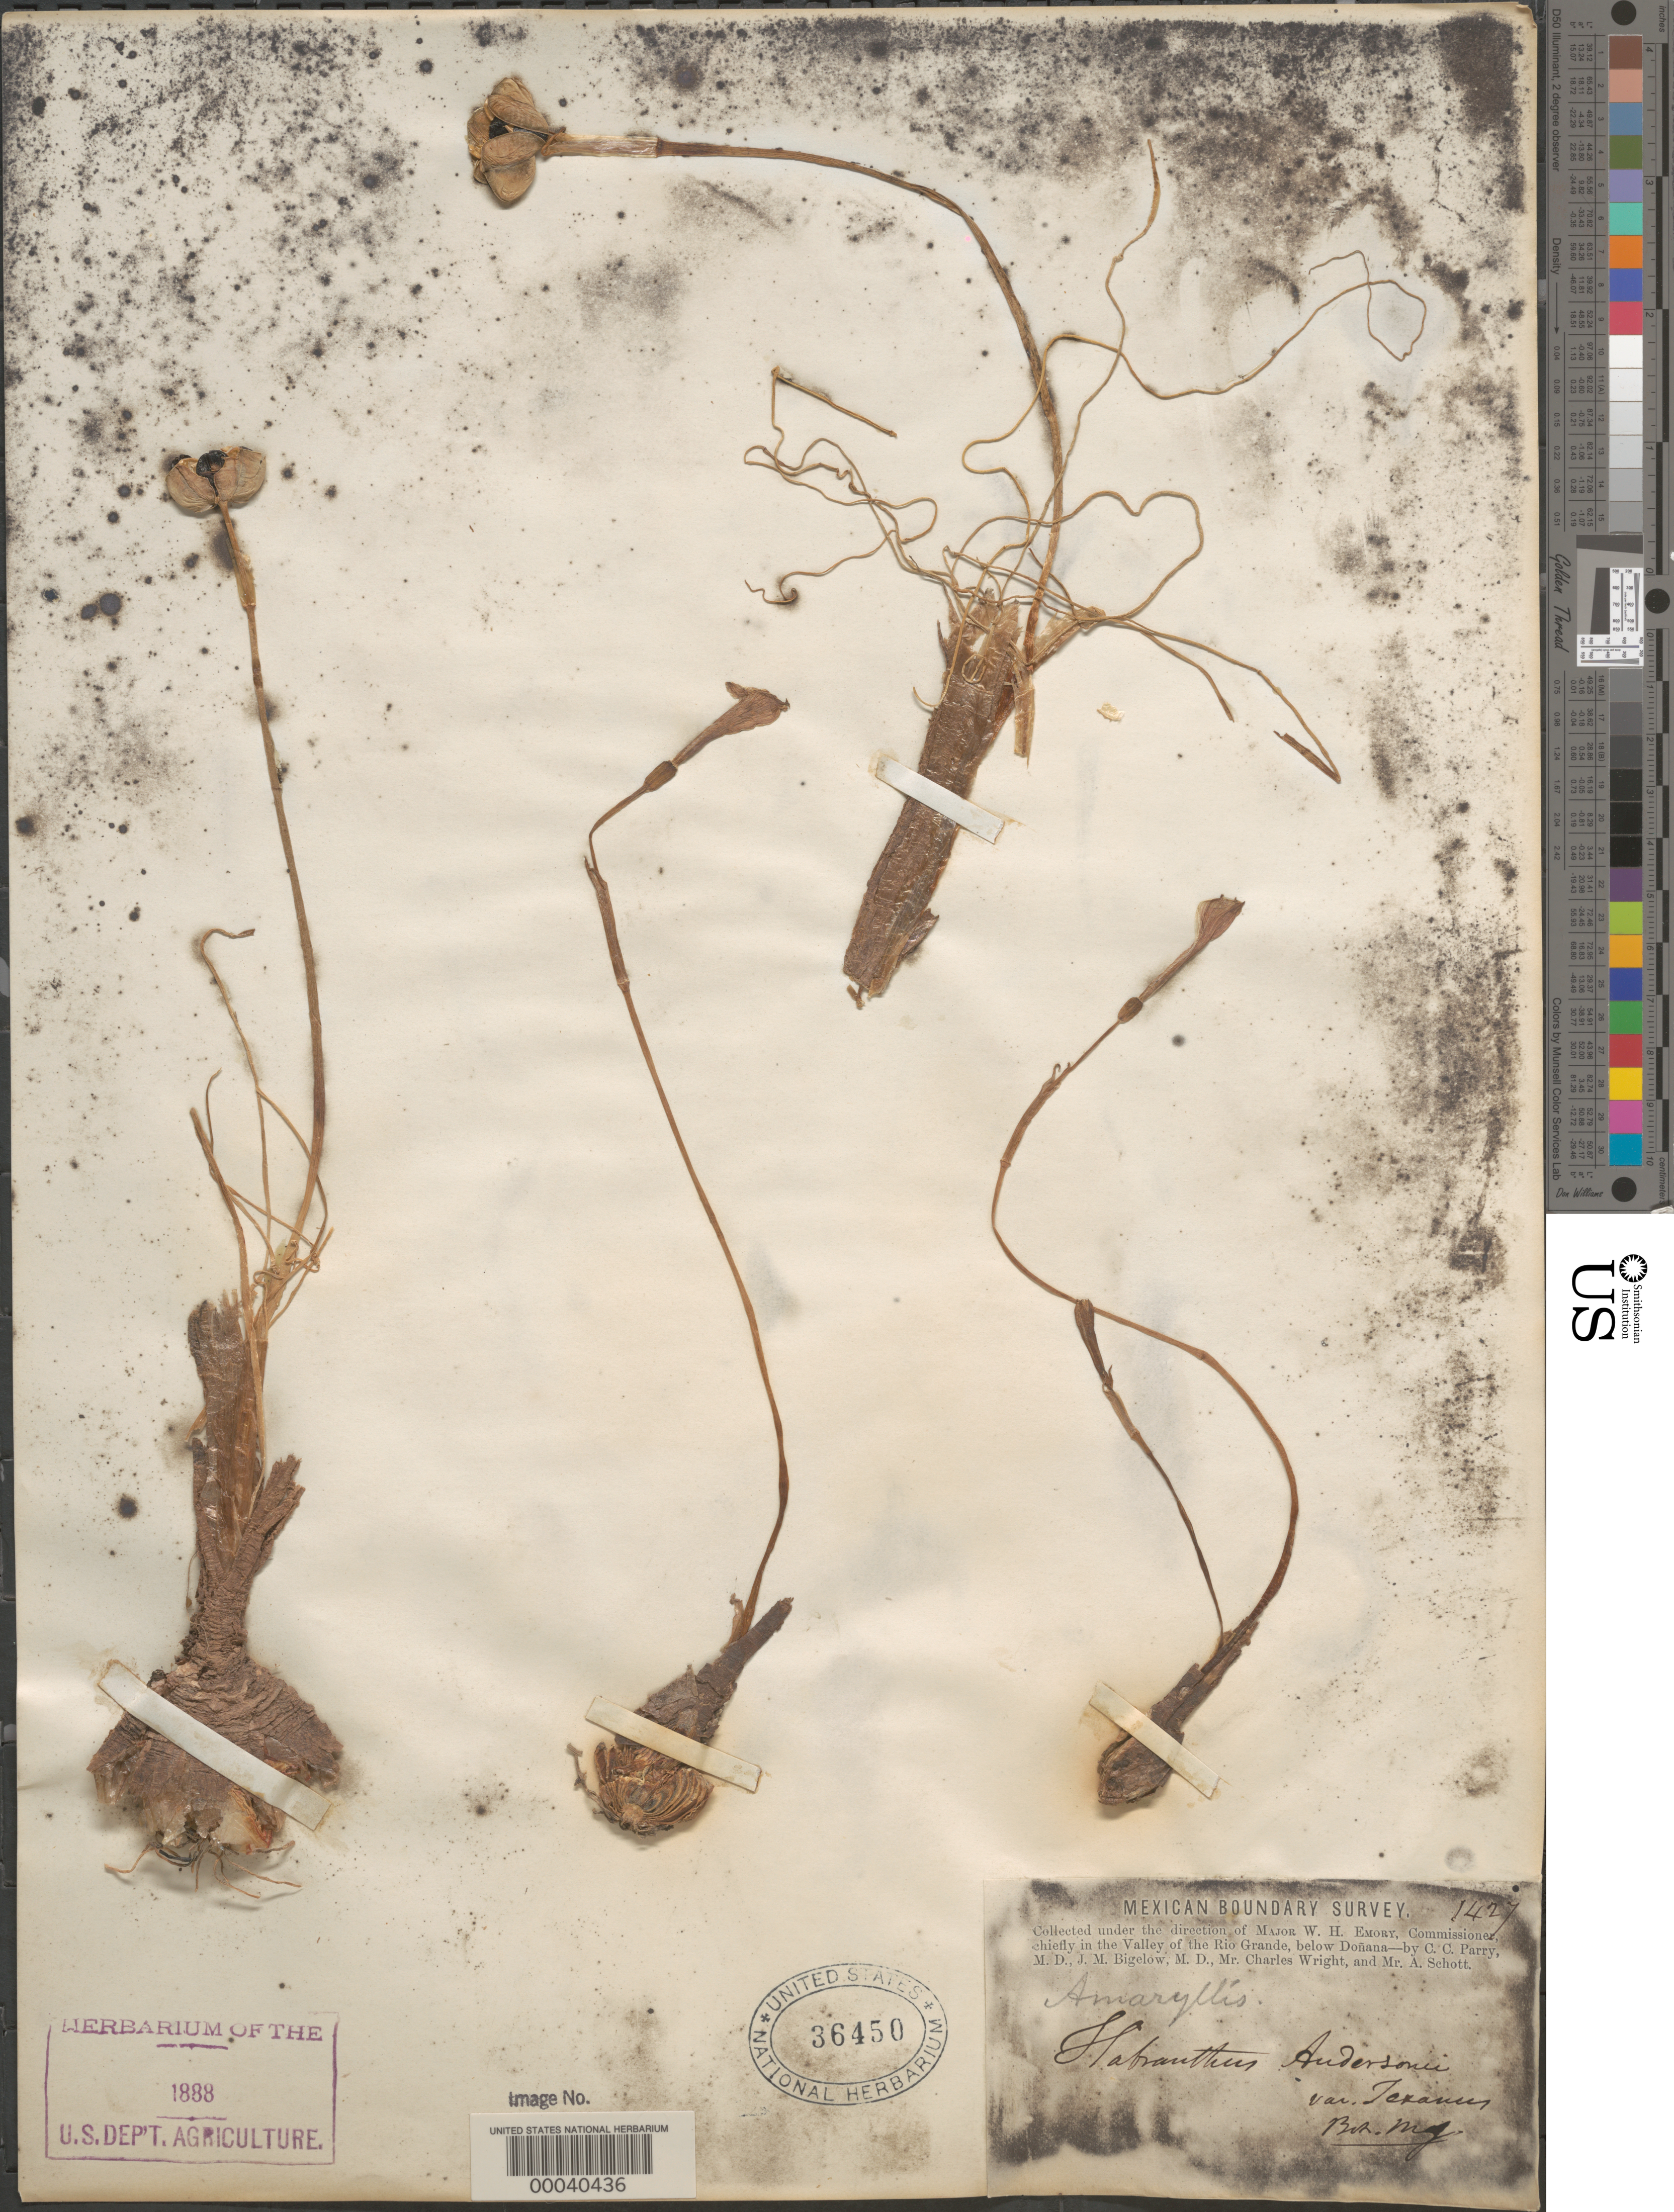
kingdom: Plantae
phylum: Tracheophyta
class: Liliopsida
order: Asparagales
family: Amaryllidaceae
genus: Zephyranthes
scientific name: Zephyranthes tubispatha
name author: (L'Hér.) Hub.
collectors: C. C. Parry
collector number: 1427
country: United States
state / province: New Mexico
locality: Valley of the rio grande, below dona ana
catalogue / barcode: US 36450